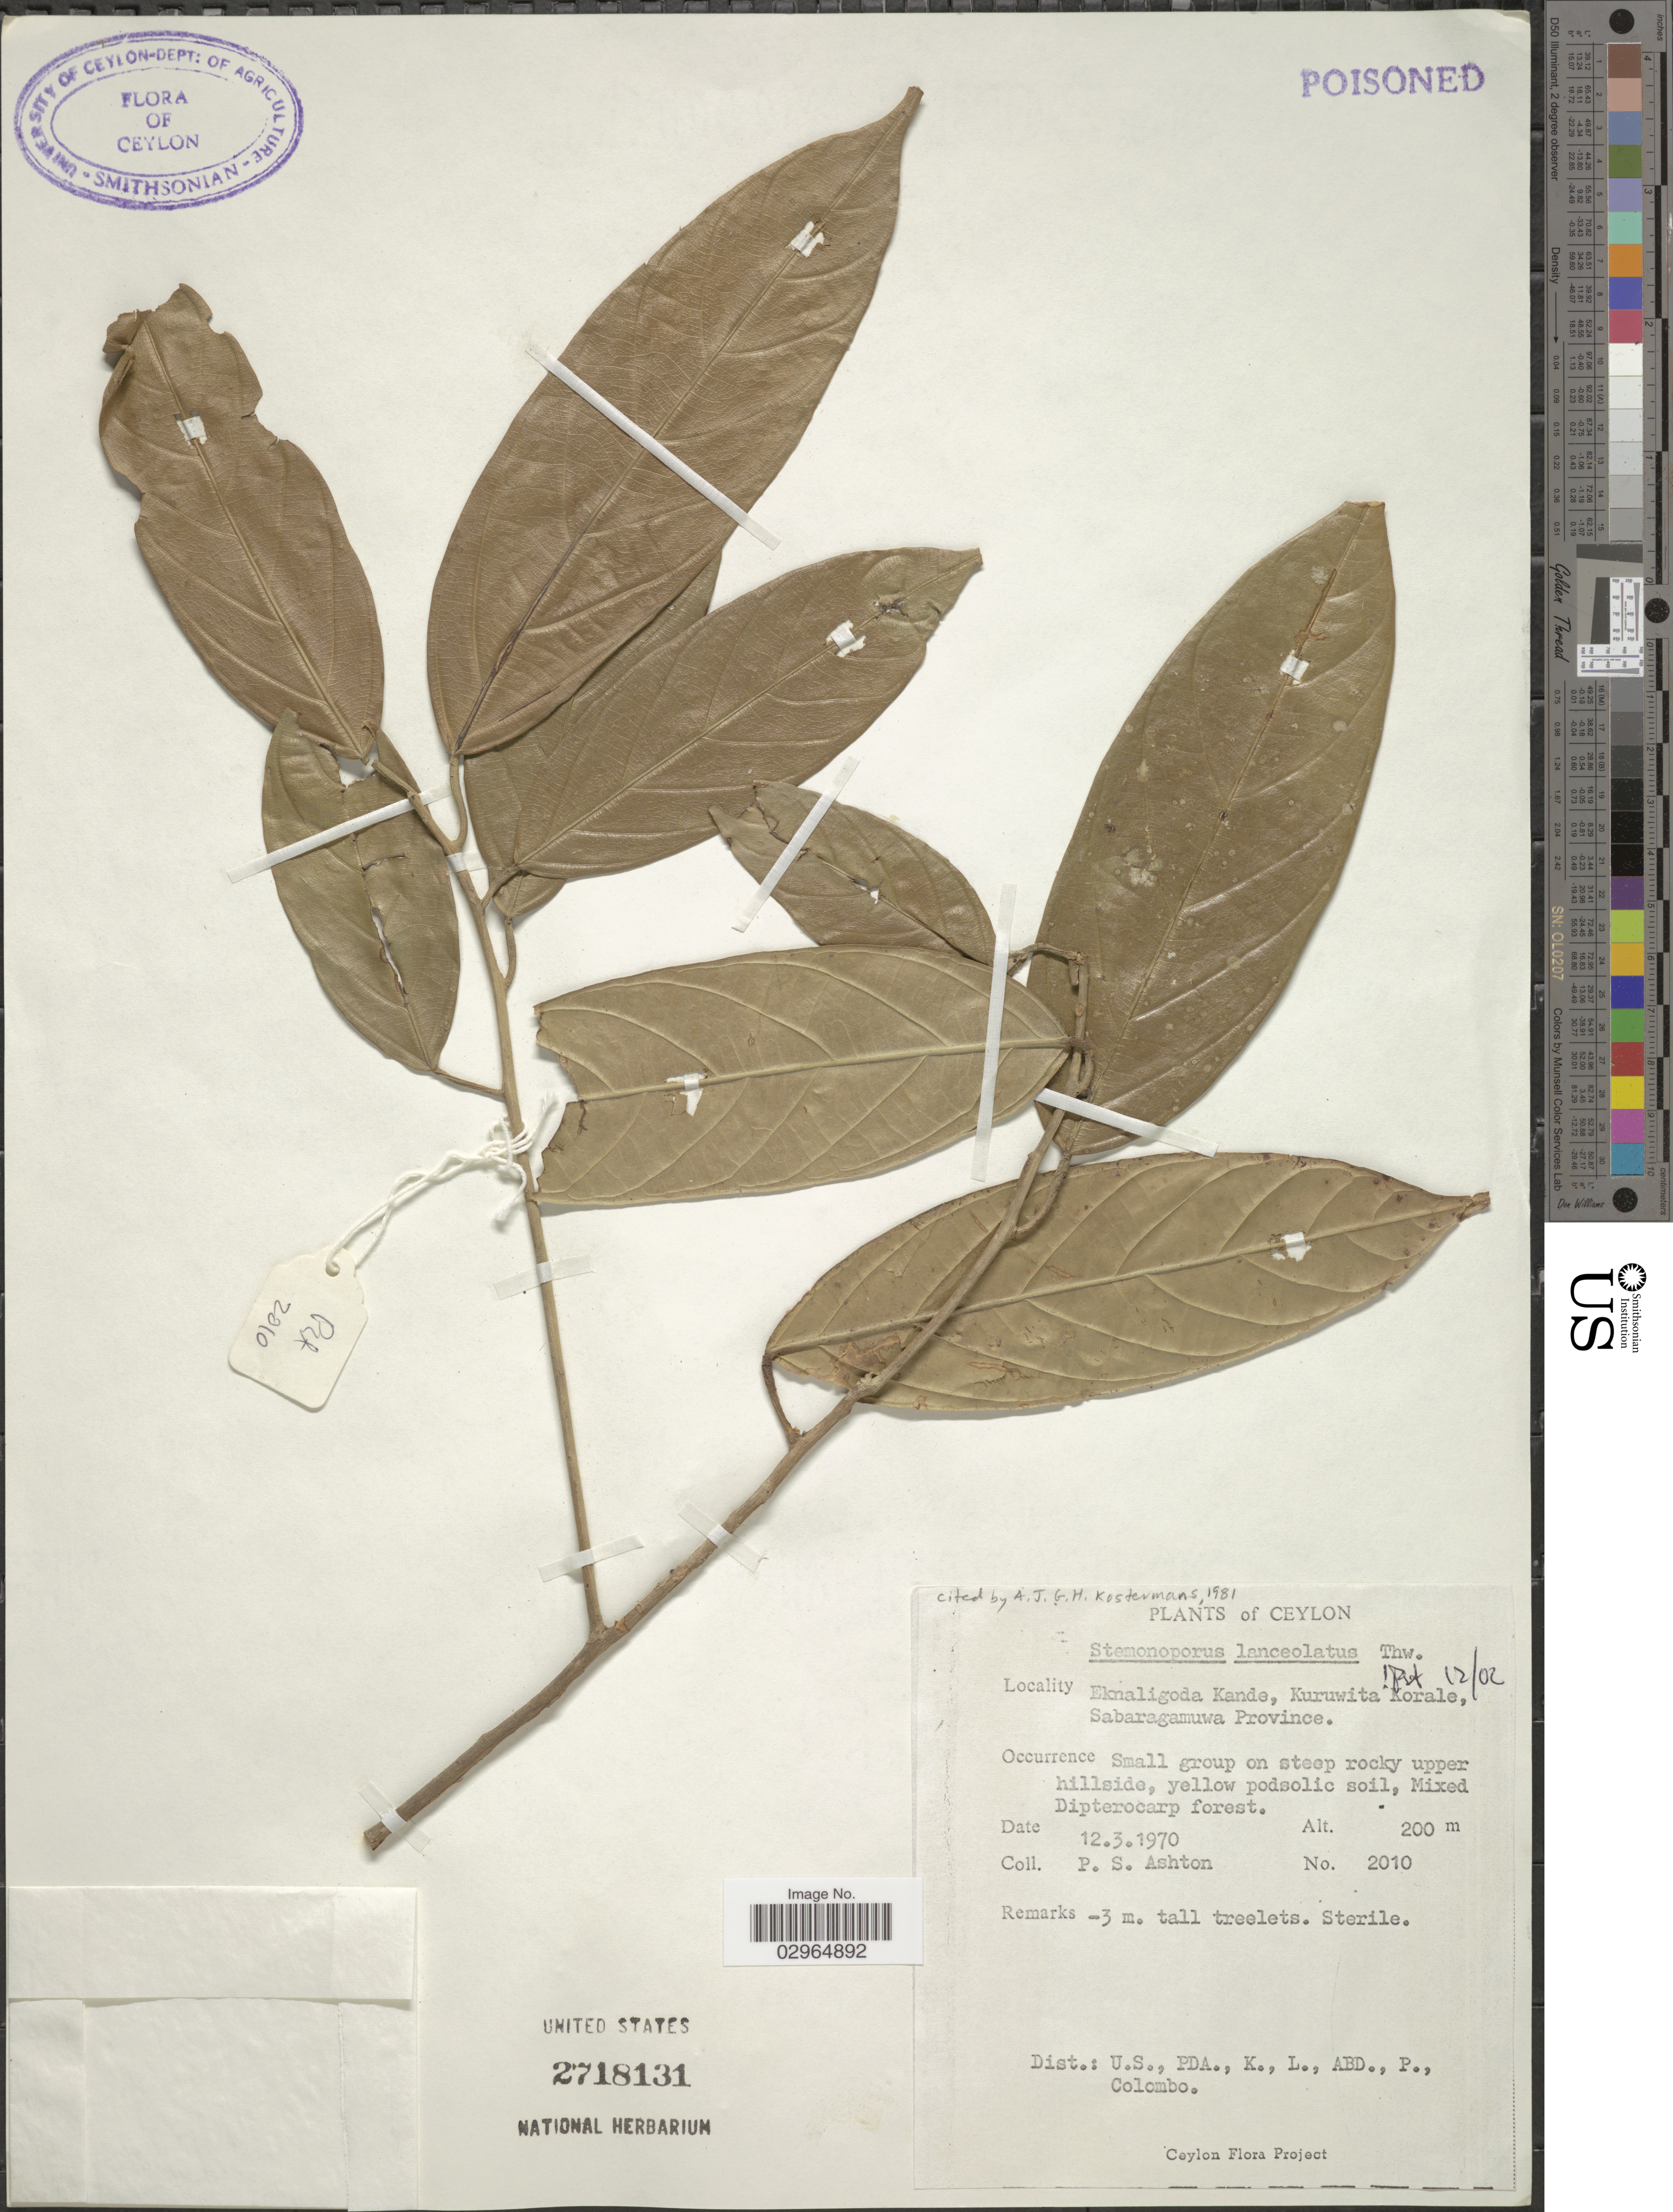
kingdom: Plantae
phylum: Tracheophyta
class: Magnoliopsida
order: Malvales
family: Dipterocarpaceae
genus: Stemonoporus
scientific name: Stemonoporus lanceolatus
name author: Thwaites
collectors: P. S. Ashton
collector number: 2010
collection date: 1970-03-12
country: Sri Lanka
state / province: Sabaragamuwa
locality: Ceylon. Eknaligoda Kande, Kuruwita Korale.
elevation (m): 200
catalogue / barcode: US 2718131